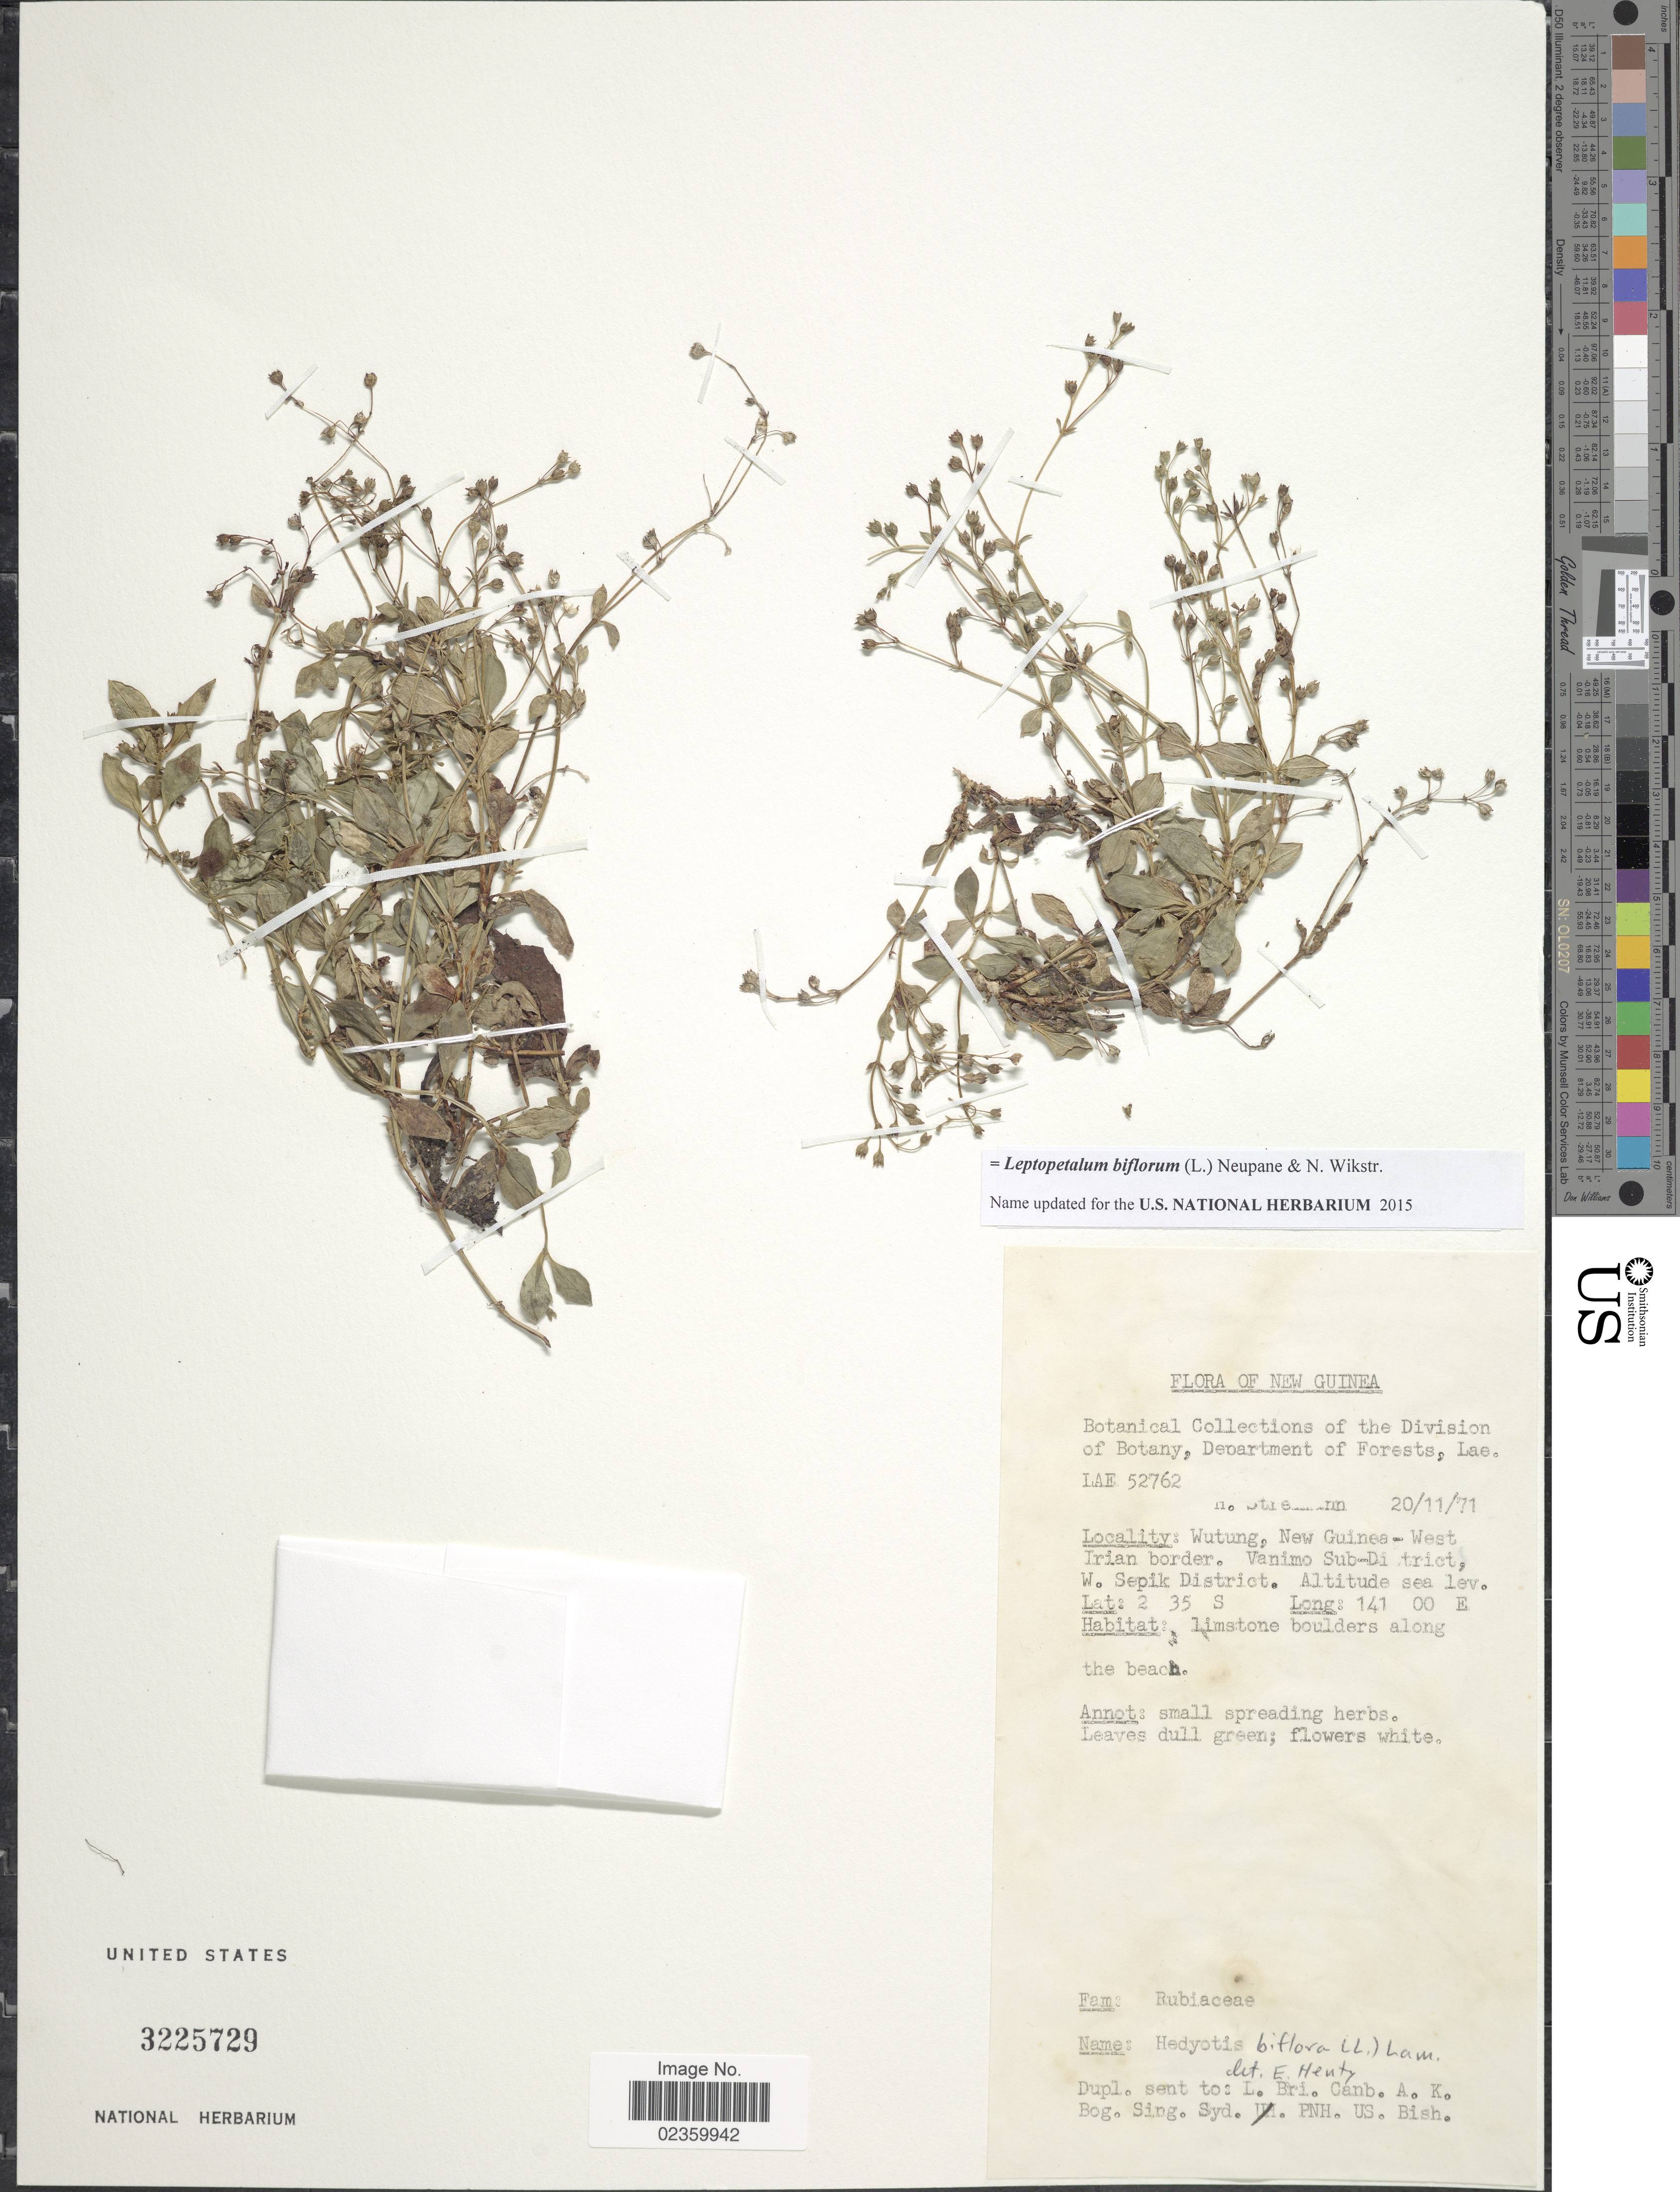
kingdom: Plantae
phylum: Tracheophyta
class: Magnoliopsida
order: Gentianales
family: Rubiaceae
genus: Leptopetalum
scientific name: Leptopetalum biflorum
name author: (L.) Neupane & N. Wikstr.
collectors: H. Streimann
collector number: LAE 52762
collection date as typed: Transcribed d/m/y: 20/11/71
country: Papua New Guinea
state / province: Sandaun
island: New Guinea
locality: New Guinea. Wutung, New Guinea - West Irian border. Vanimo Sub-District. W. Sepik District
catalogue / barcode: US 3225729